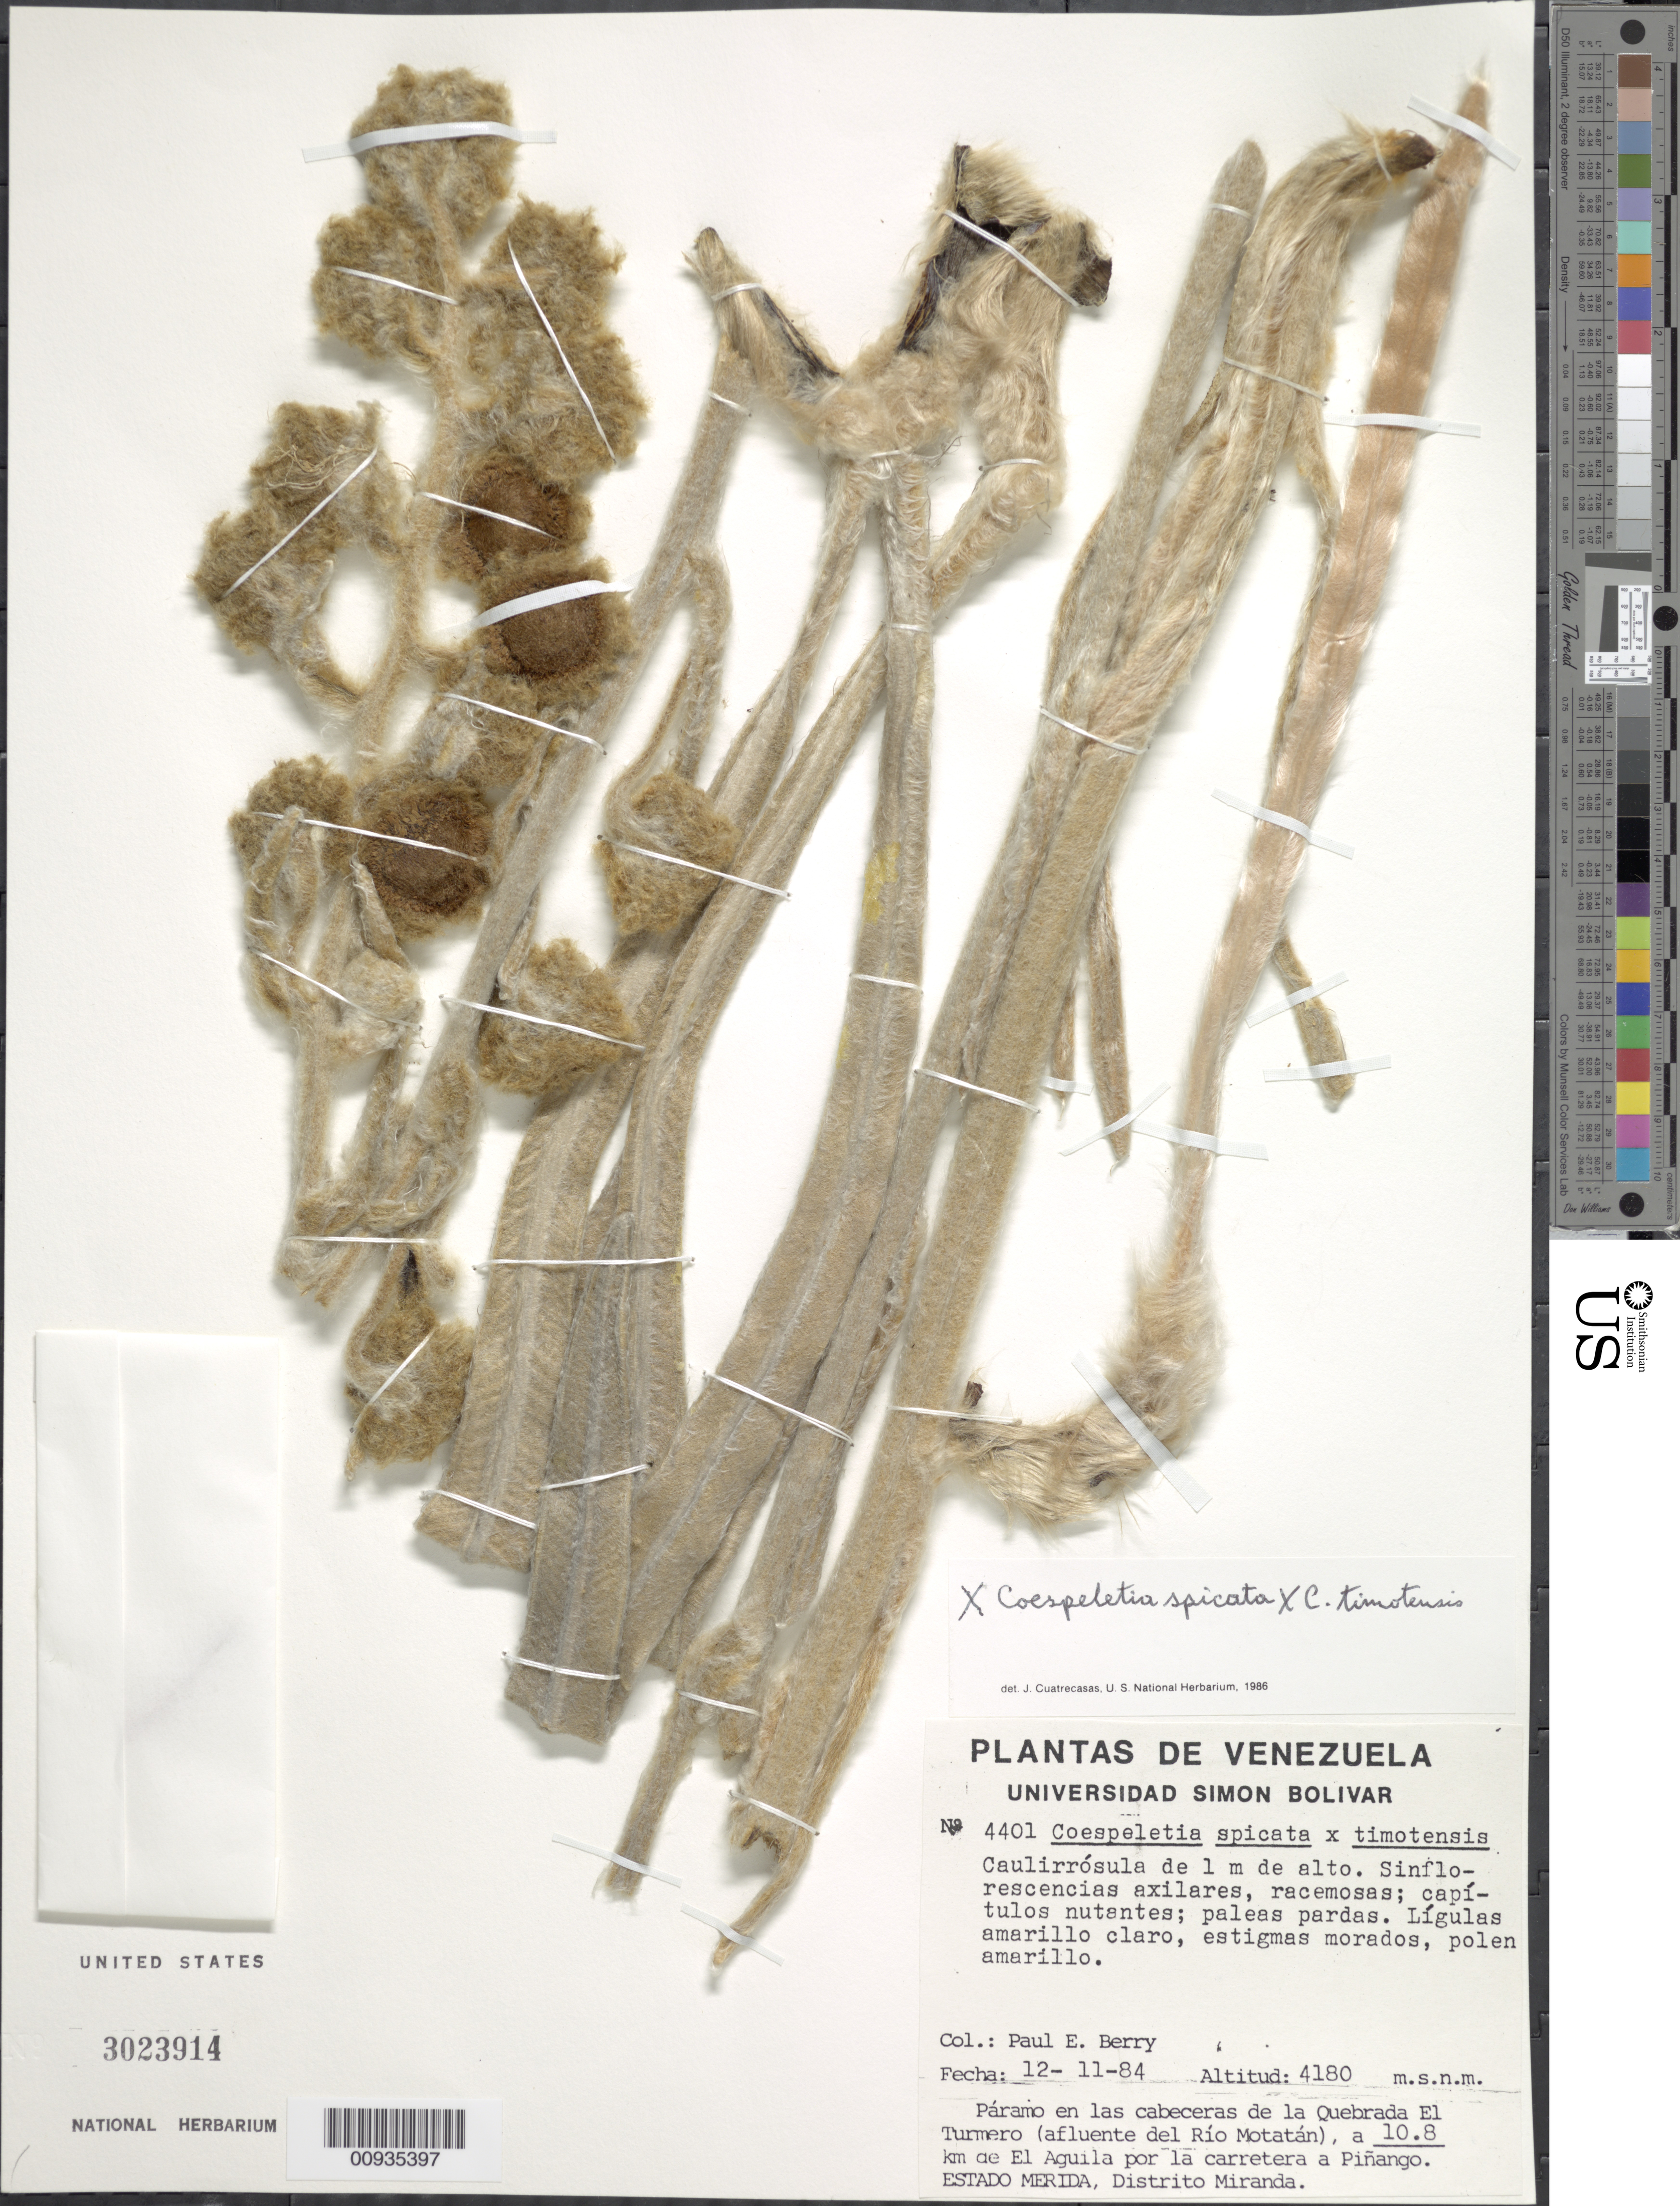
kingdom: Plantae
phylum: Tracheophyta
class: Magnoliopsida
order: Asterales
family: Asteraceae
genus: Coespeletia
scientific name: Coespeletia spicata x C. timotensis (Cuatrec.) Cuatrec.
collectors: P. E. Berry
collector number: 4401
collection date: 1984-11-12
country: Venezuela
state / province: Mérida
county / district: Miranda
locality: Páramo en las cabeceras de la Quebrada El Turmero (afluente del Río Motatán), a 11.5 km de El Águila por la carretera a Piñango .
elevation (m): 4180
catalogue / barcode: US 3023914